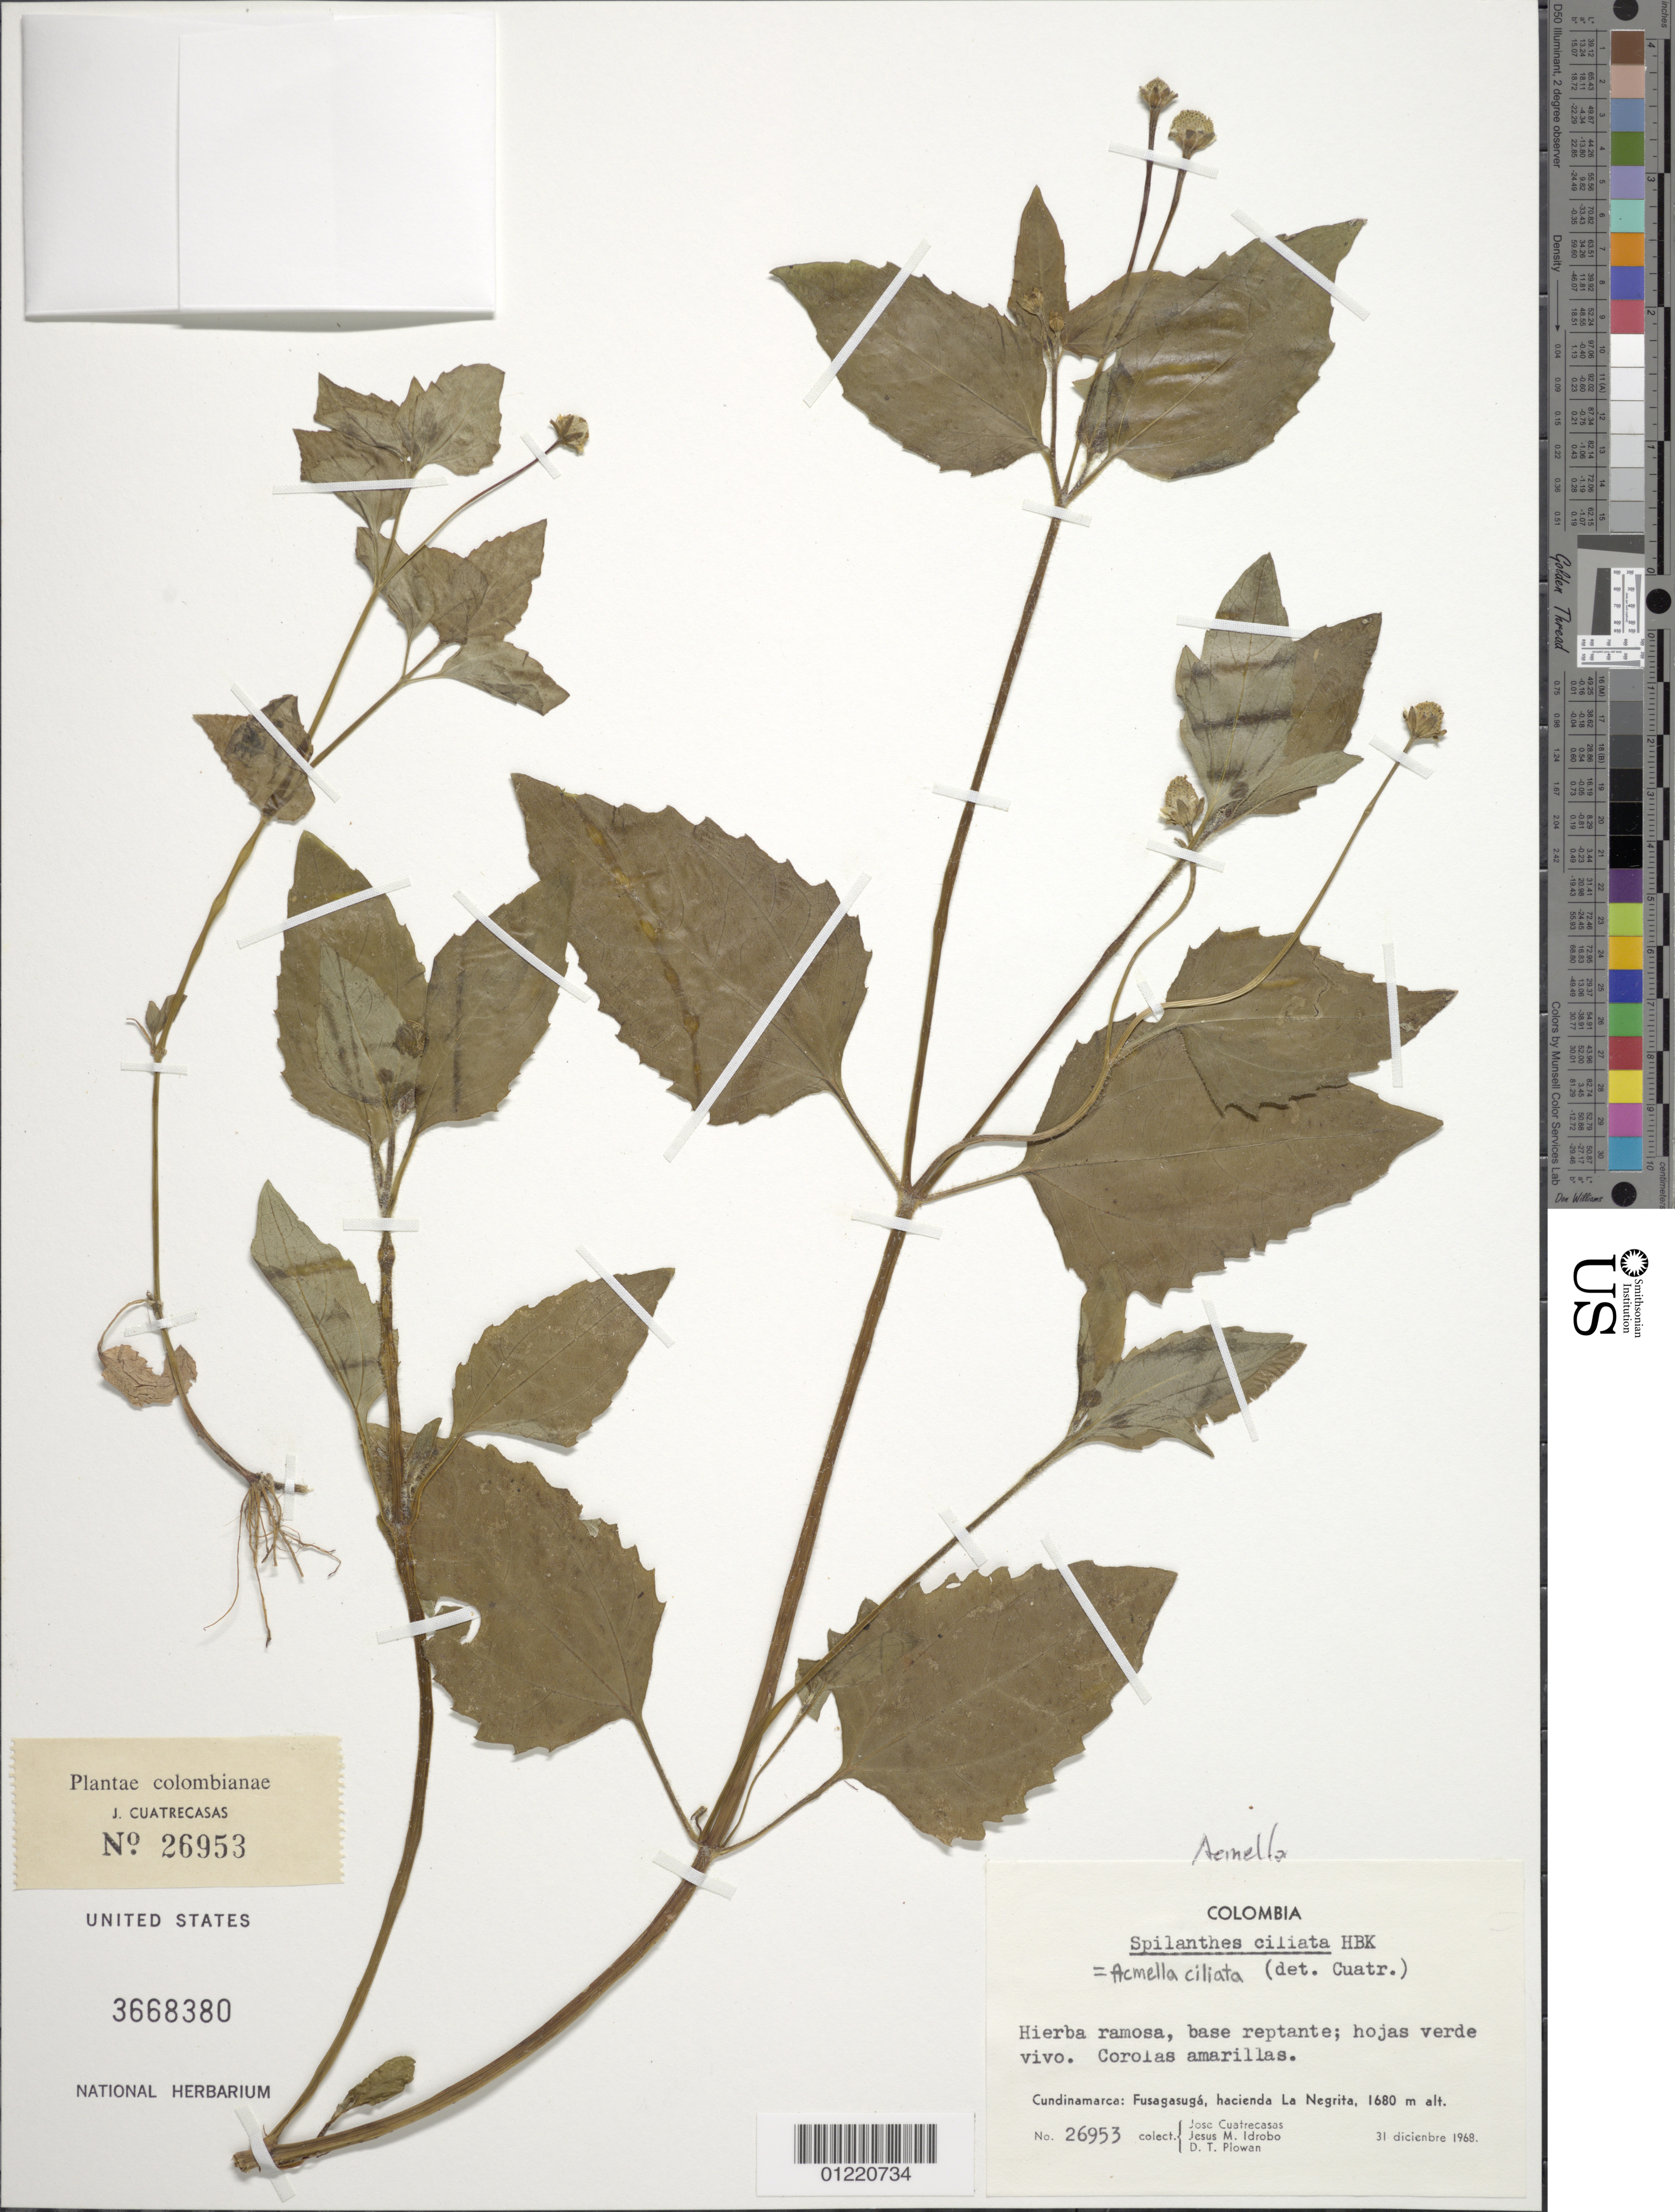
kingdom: Plantae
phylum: Tracheophyta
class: Magnoliopsida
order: Asterales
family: Asteraceae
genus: Acmella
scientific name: Acmella ciliata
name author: (Kunth) Cass.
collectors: J. Cuatrecasas, J. M. Idrobo & D. Plowan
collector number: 26953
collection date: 1968-12-31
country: Colombia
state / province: Cundinamarca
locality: Fusagasuga, hacienda La Negrita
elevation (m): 1680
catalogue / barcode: US 3668380